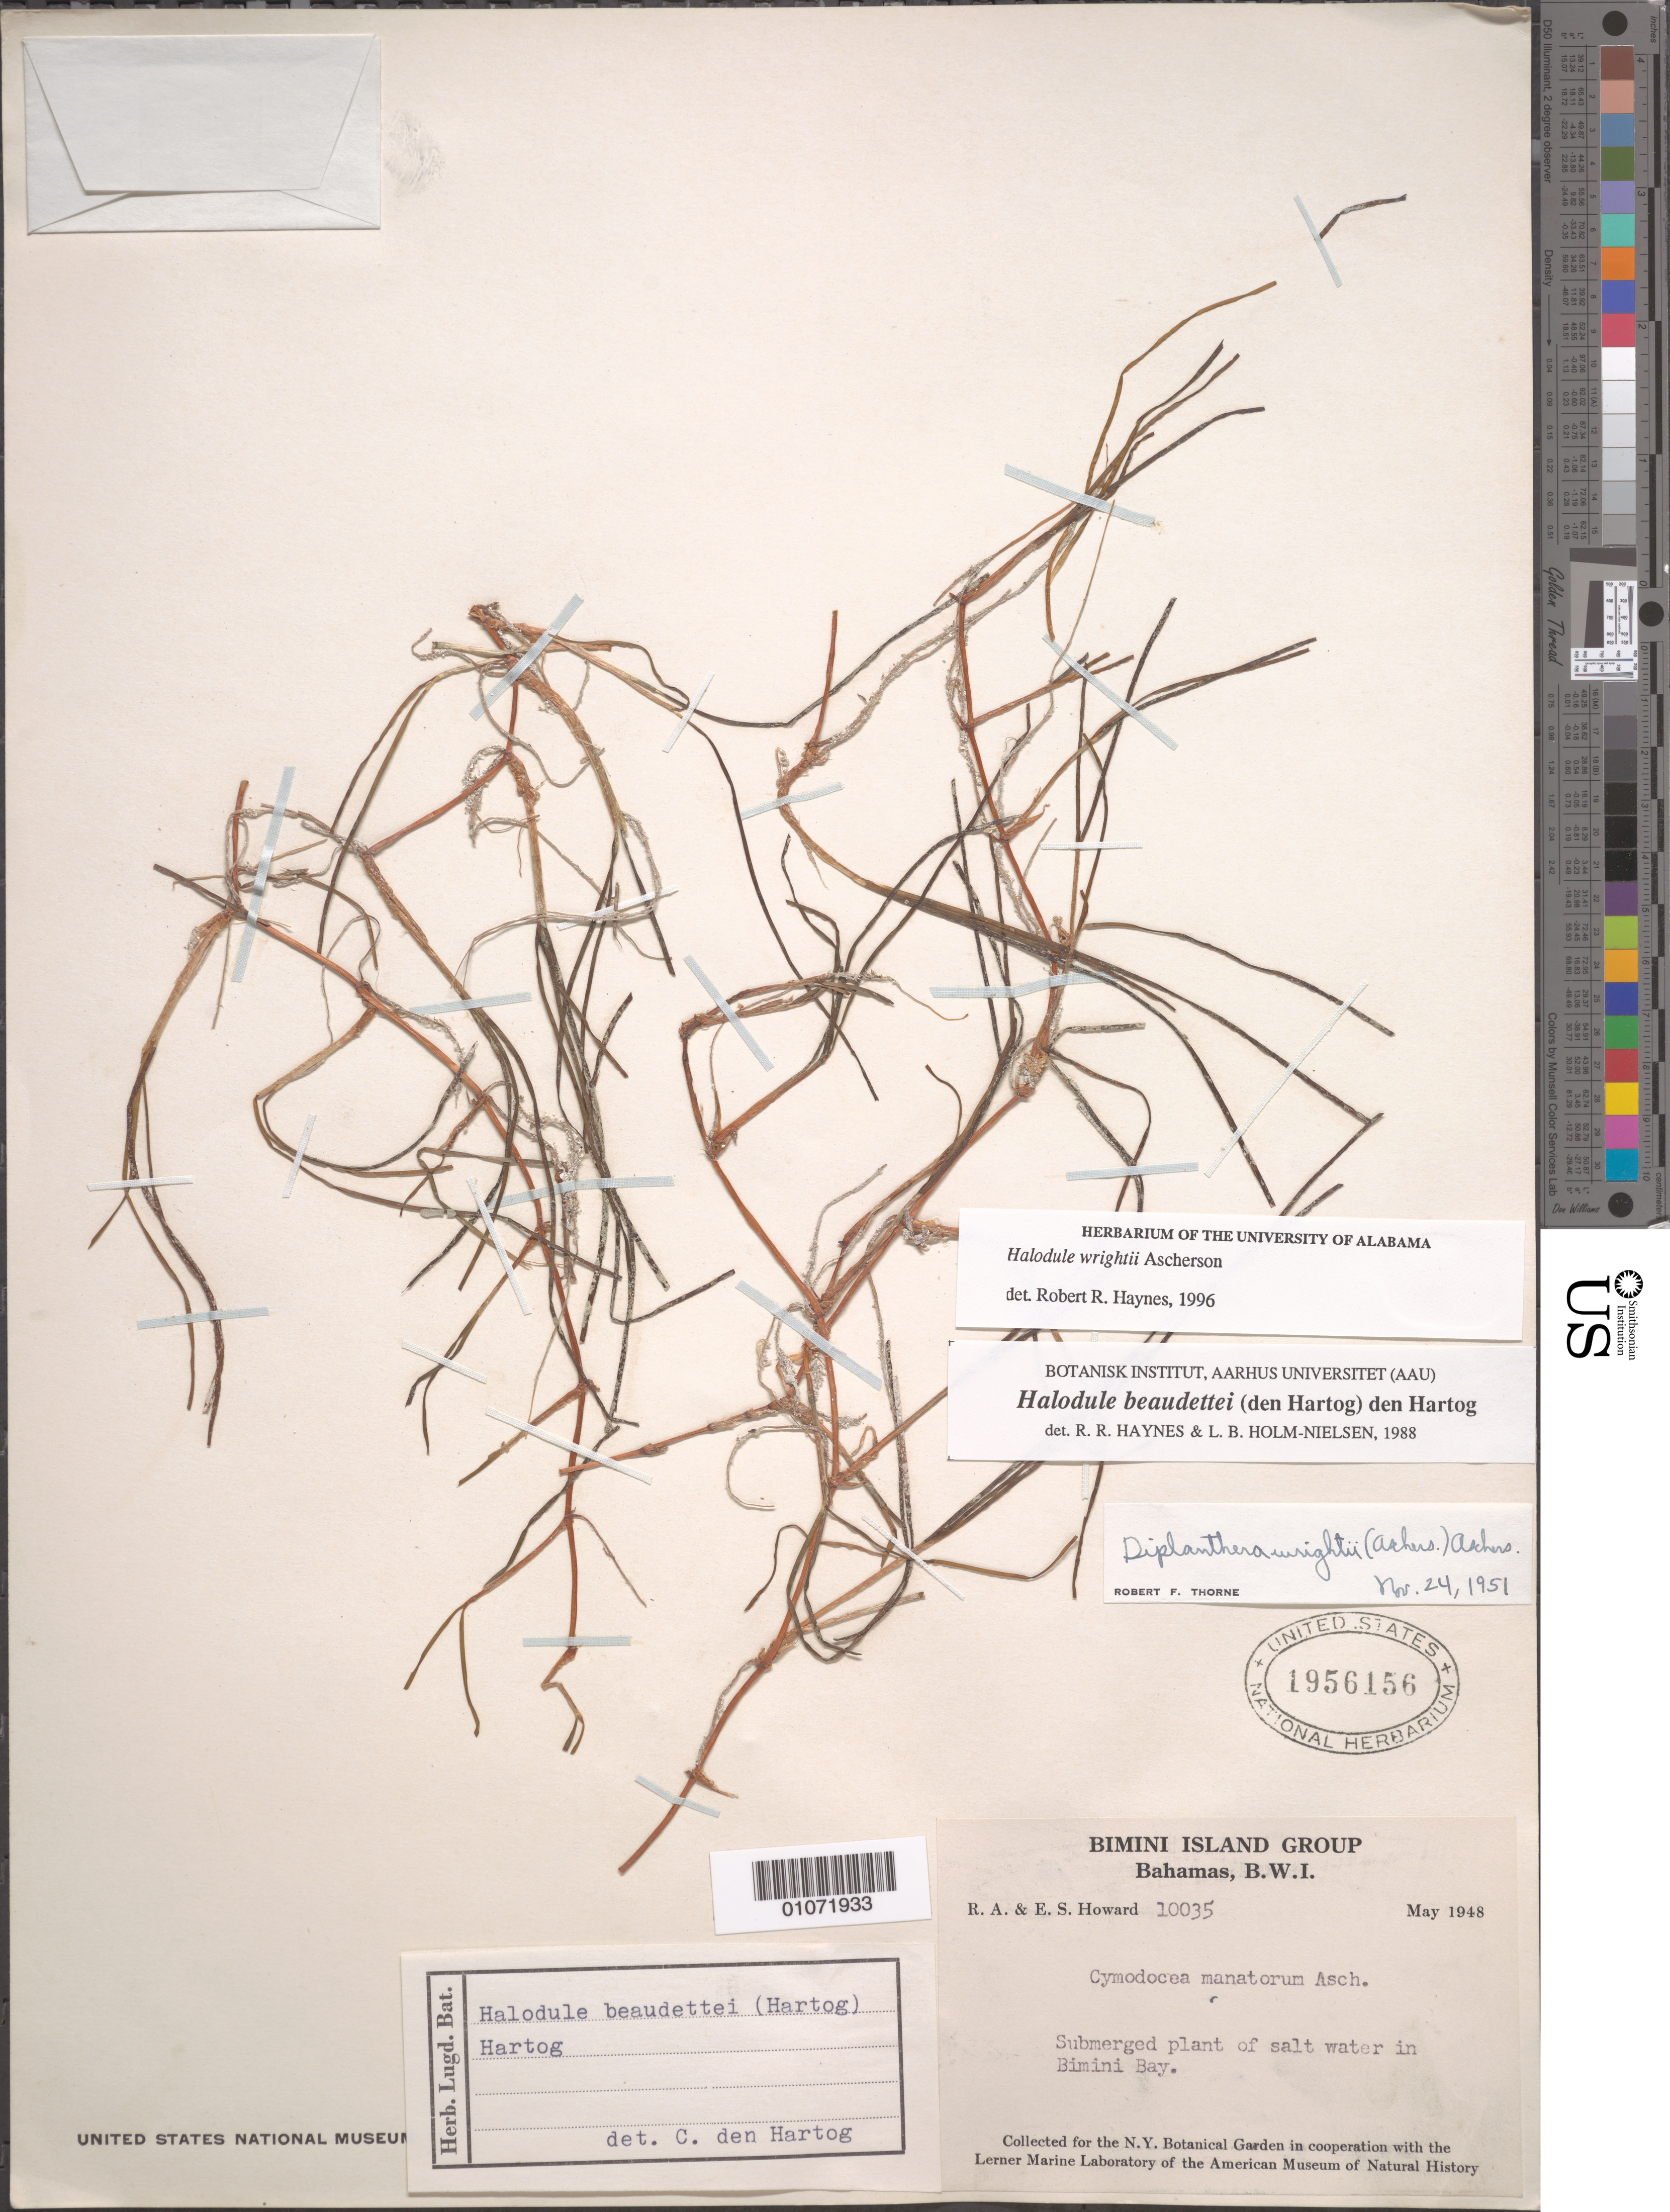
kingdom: Plantae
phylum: Tracheophyta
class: Liliopsida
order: Alismatales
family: Cymodoceaceae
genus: Halodule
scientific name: Halodule wrightii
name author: Asch.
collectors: R. A. Howard & E. S. Howard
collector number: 10035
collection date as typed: May 1948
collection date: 1948-05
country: Bahamas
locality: Submerged plant of salt water in Bimini Bay.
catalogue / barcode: US 1956156